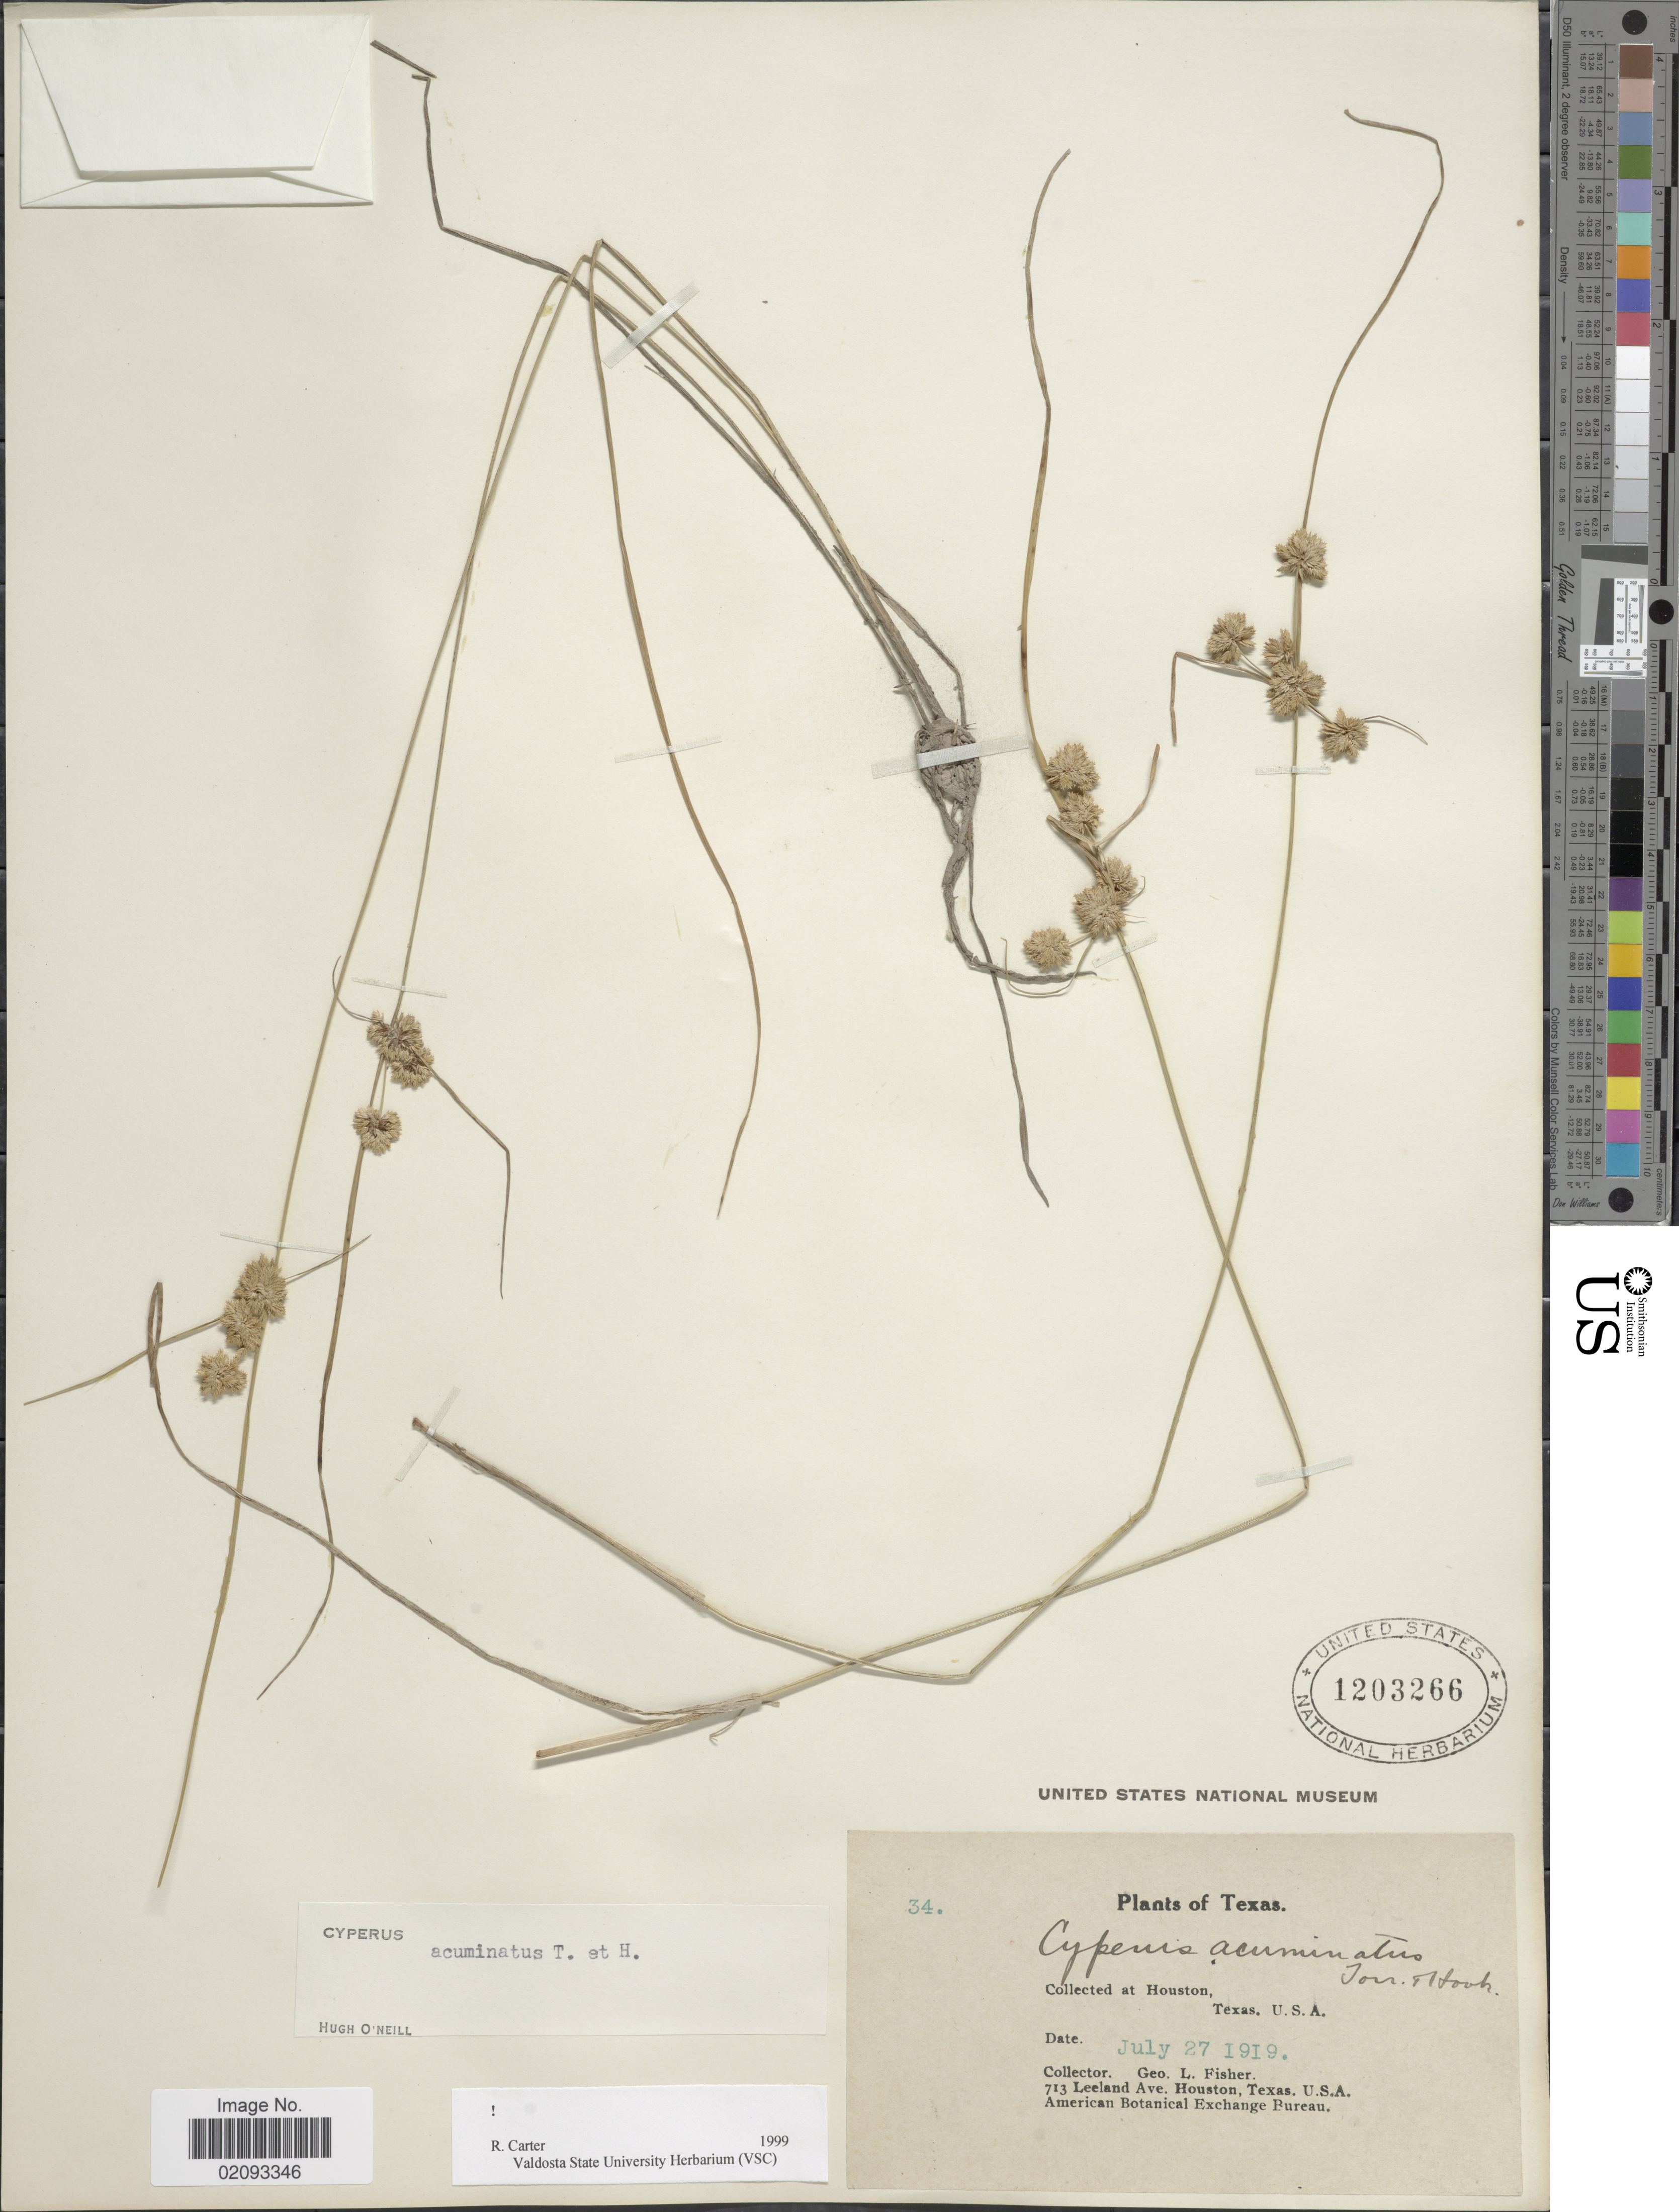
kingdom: Plantae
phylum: Tracheophyta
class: Liliopsida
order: Poales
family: Cyperaceae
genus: Cyperus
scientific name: Cyperus acuminatus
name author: Torr. & Hook.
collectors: G. L. Fisher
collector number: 34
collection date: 1919-07-27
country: United States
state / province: Texas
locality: Houston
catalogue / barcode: US 1203266